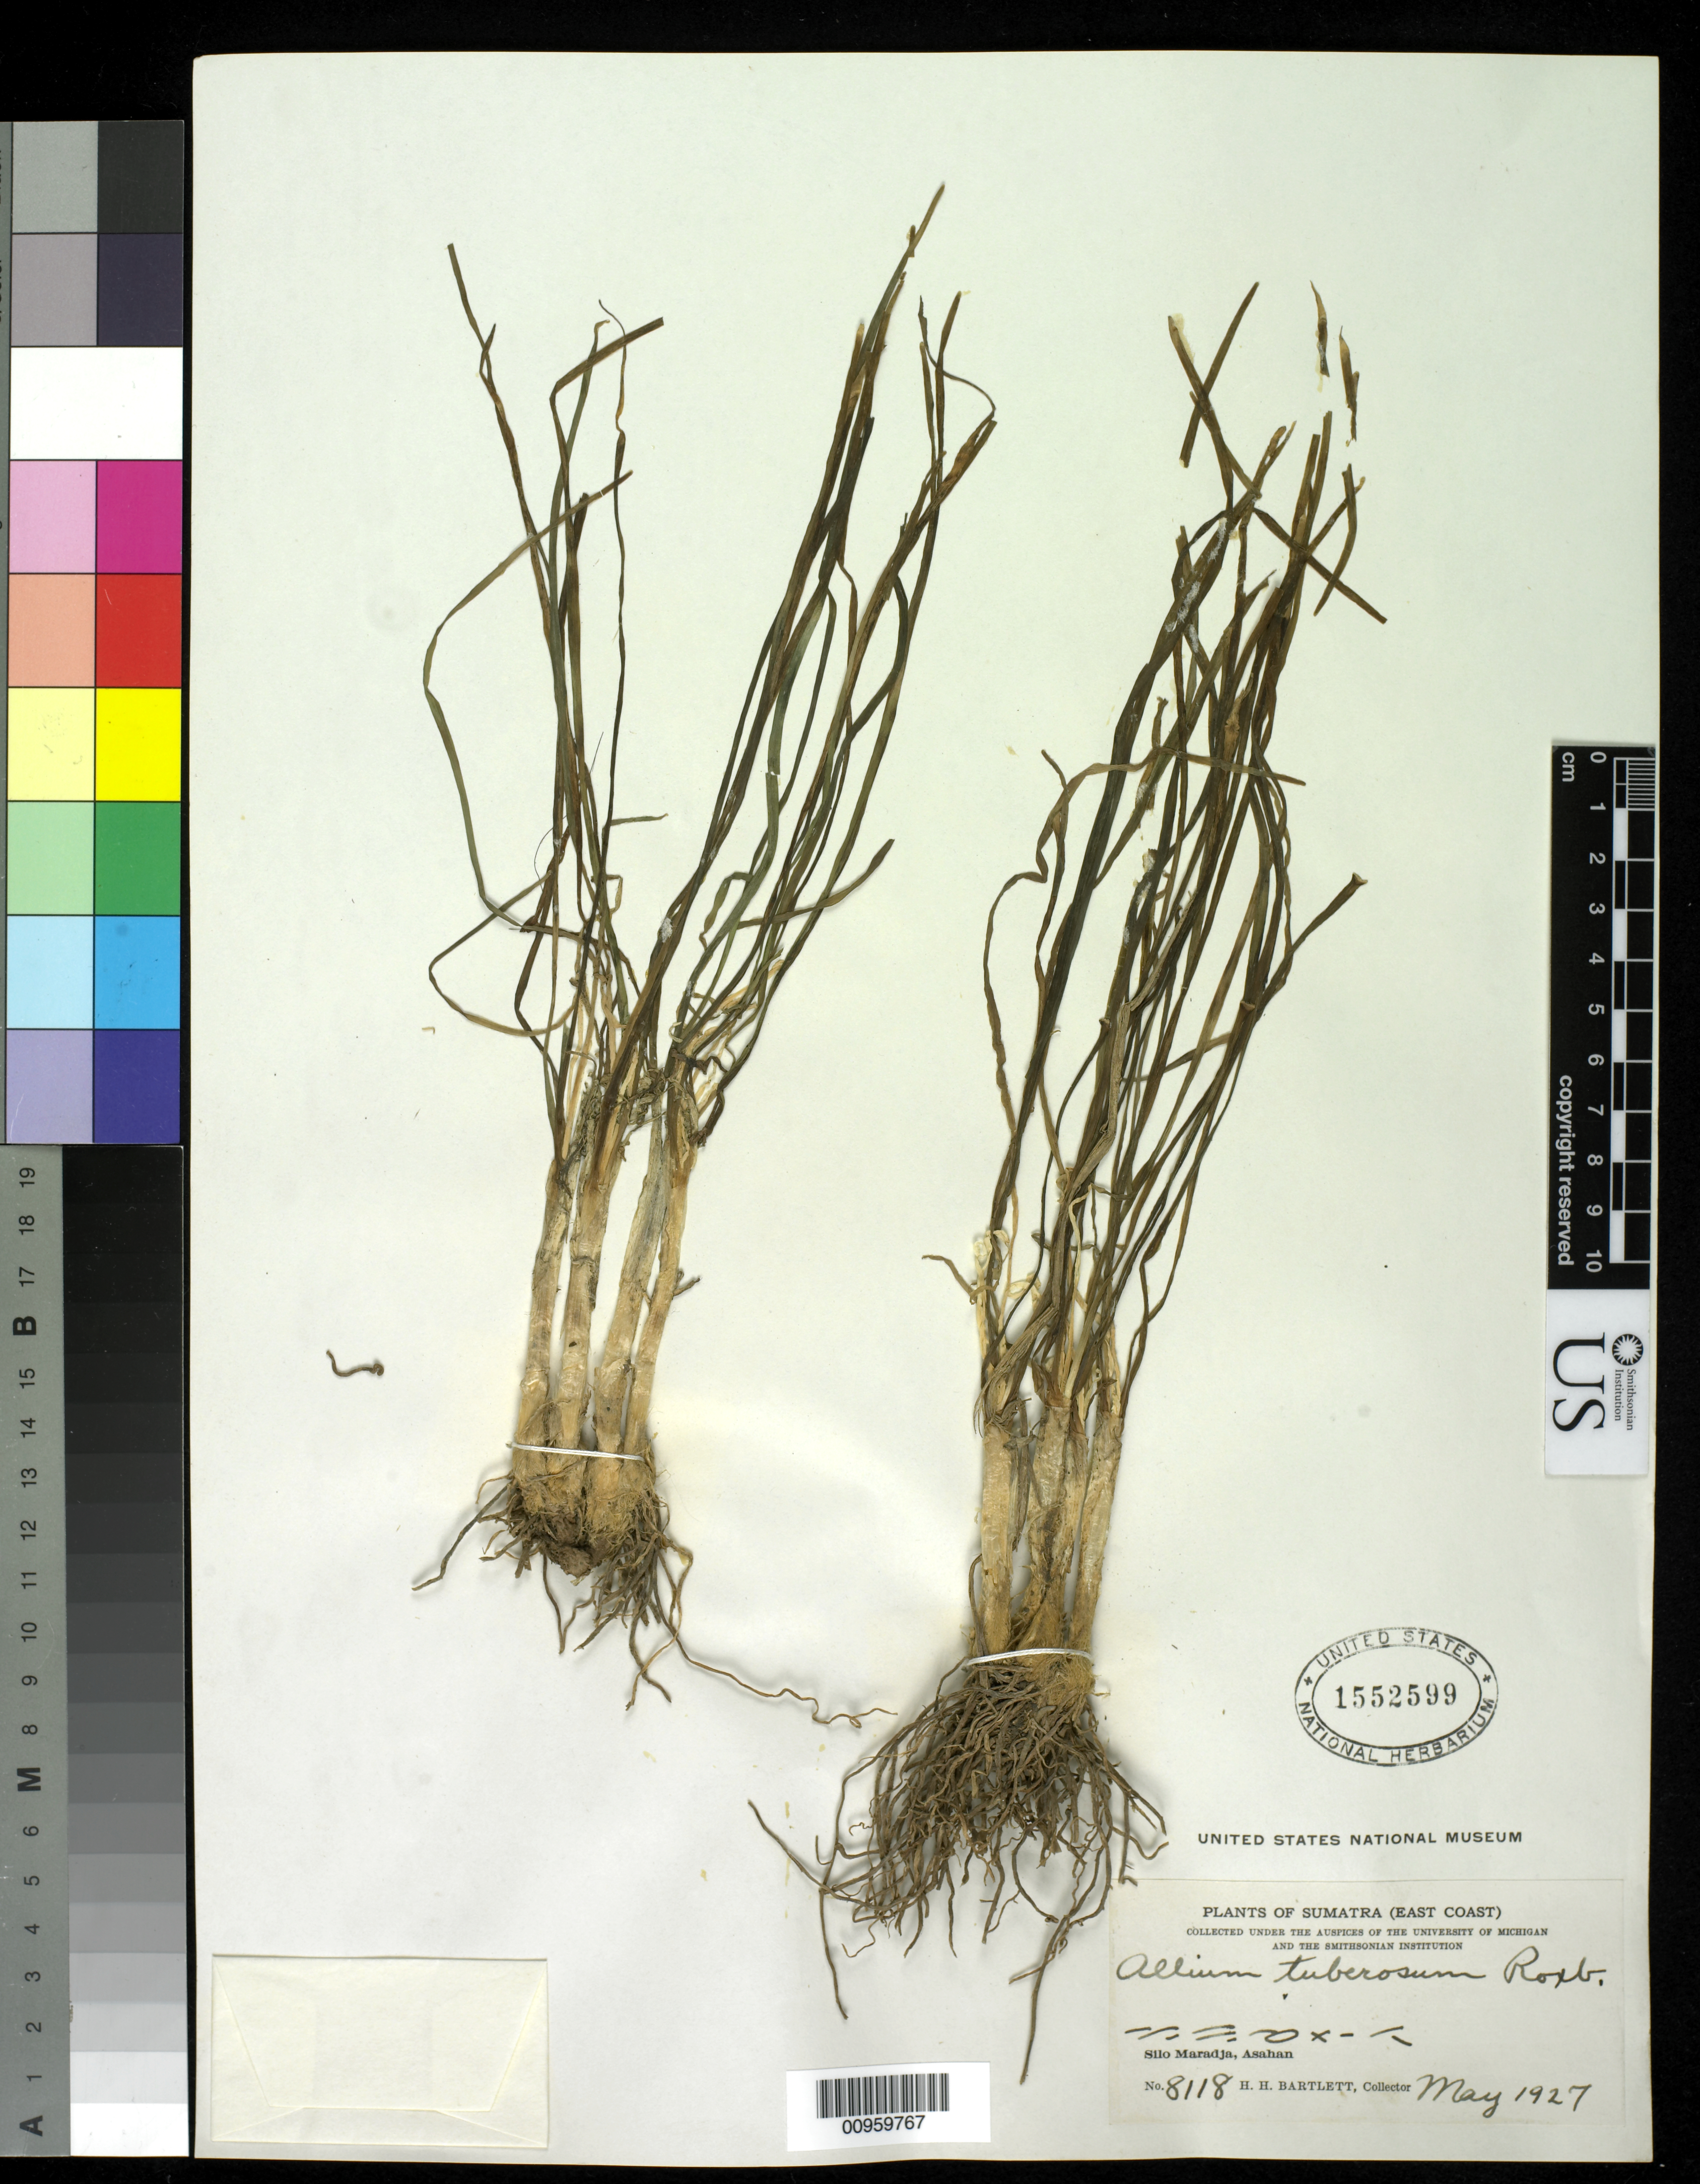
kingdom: Plantae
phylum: Tracheophyta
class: Liliopsida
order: Asparagales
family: Amaryllidaceae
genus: Allium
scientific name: Allium tuberosum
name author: Röttler ex Spreng.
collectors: H. H. Bartlett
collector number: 8118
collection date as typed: May 1927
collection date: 1927-05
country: Indonesia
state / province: Sumatra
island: Sumatra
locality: Silo Maradja, Asahan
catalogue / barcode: US 1552599